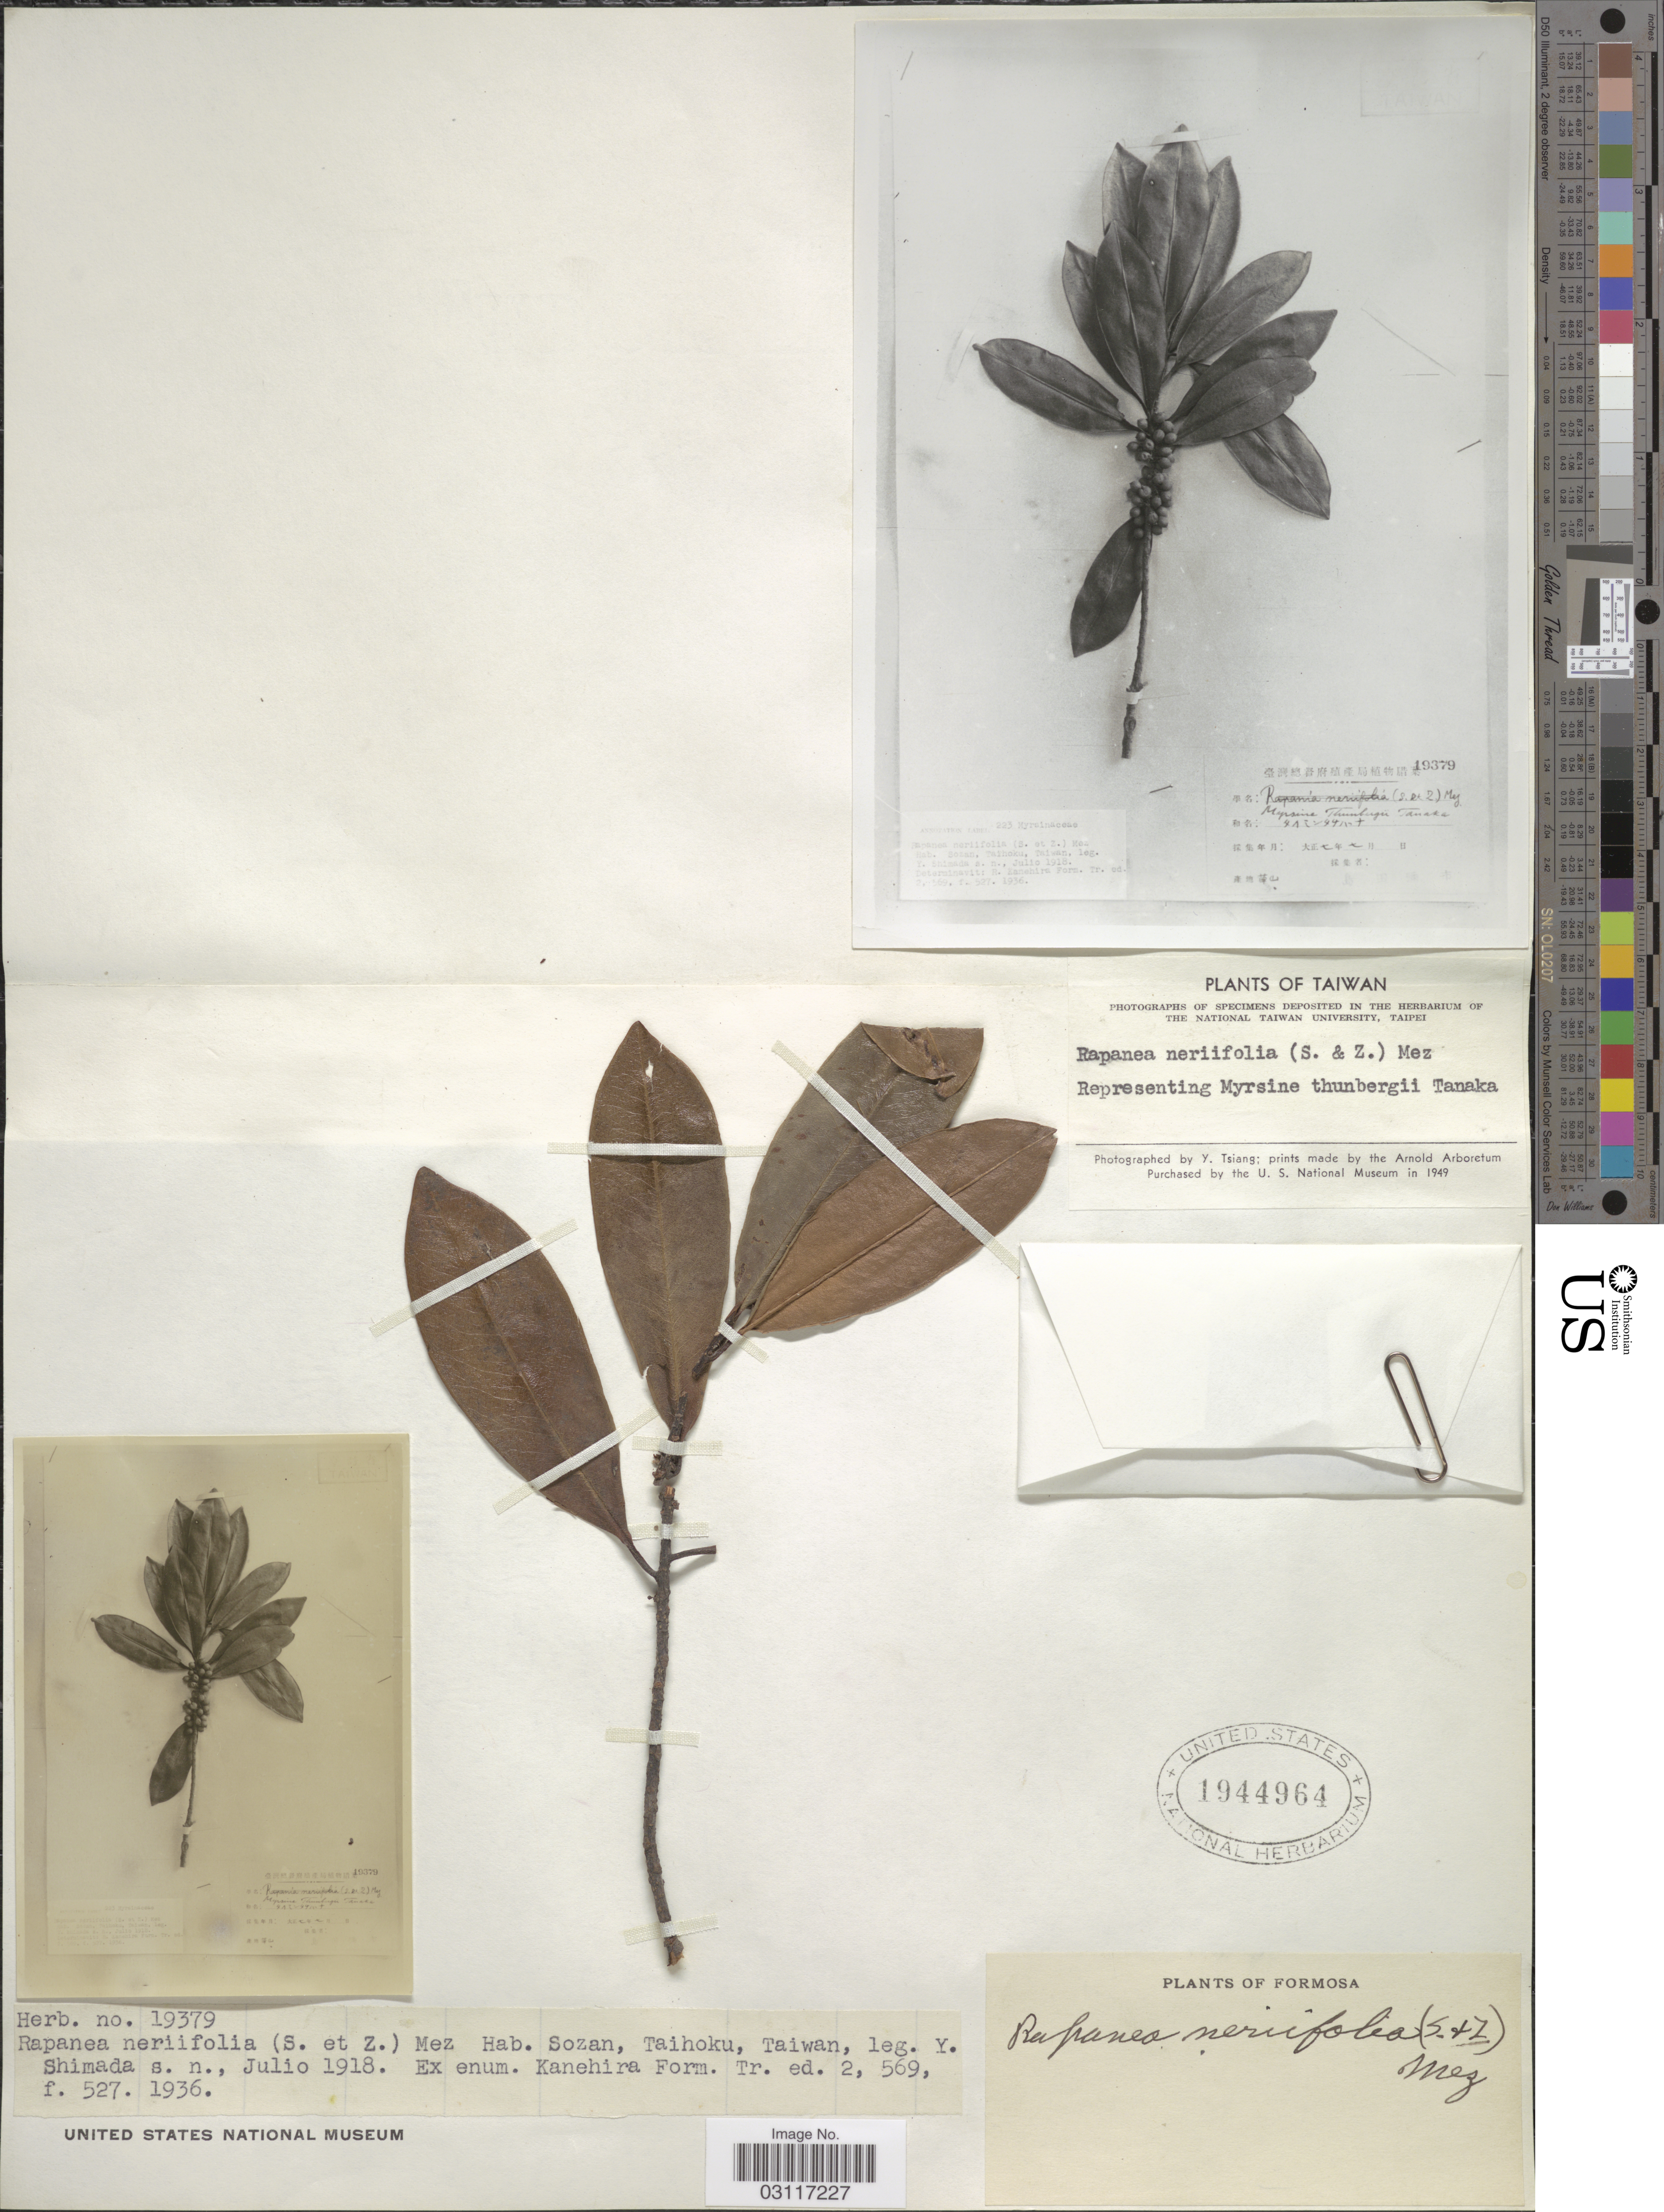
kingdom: Plantae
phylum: Tracheophyta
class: Magnoliopsida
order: Ericales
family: Primulaceae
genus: Myrsine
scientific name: Myrsine seguinii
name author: H. Lév.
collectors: Y. Shimada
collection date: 1918-07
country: Taiwan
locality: Sozan, Taihoku.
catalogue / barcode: US 1944964